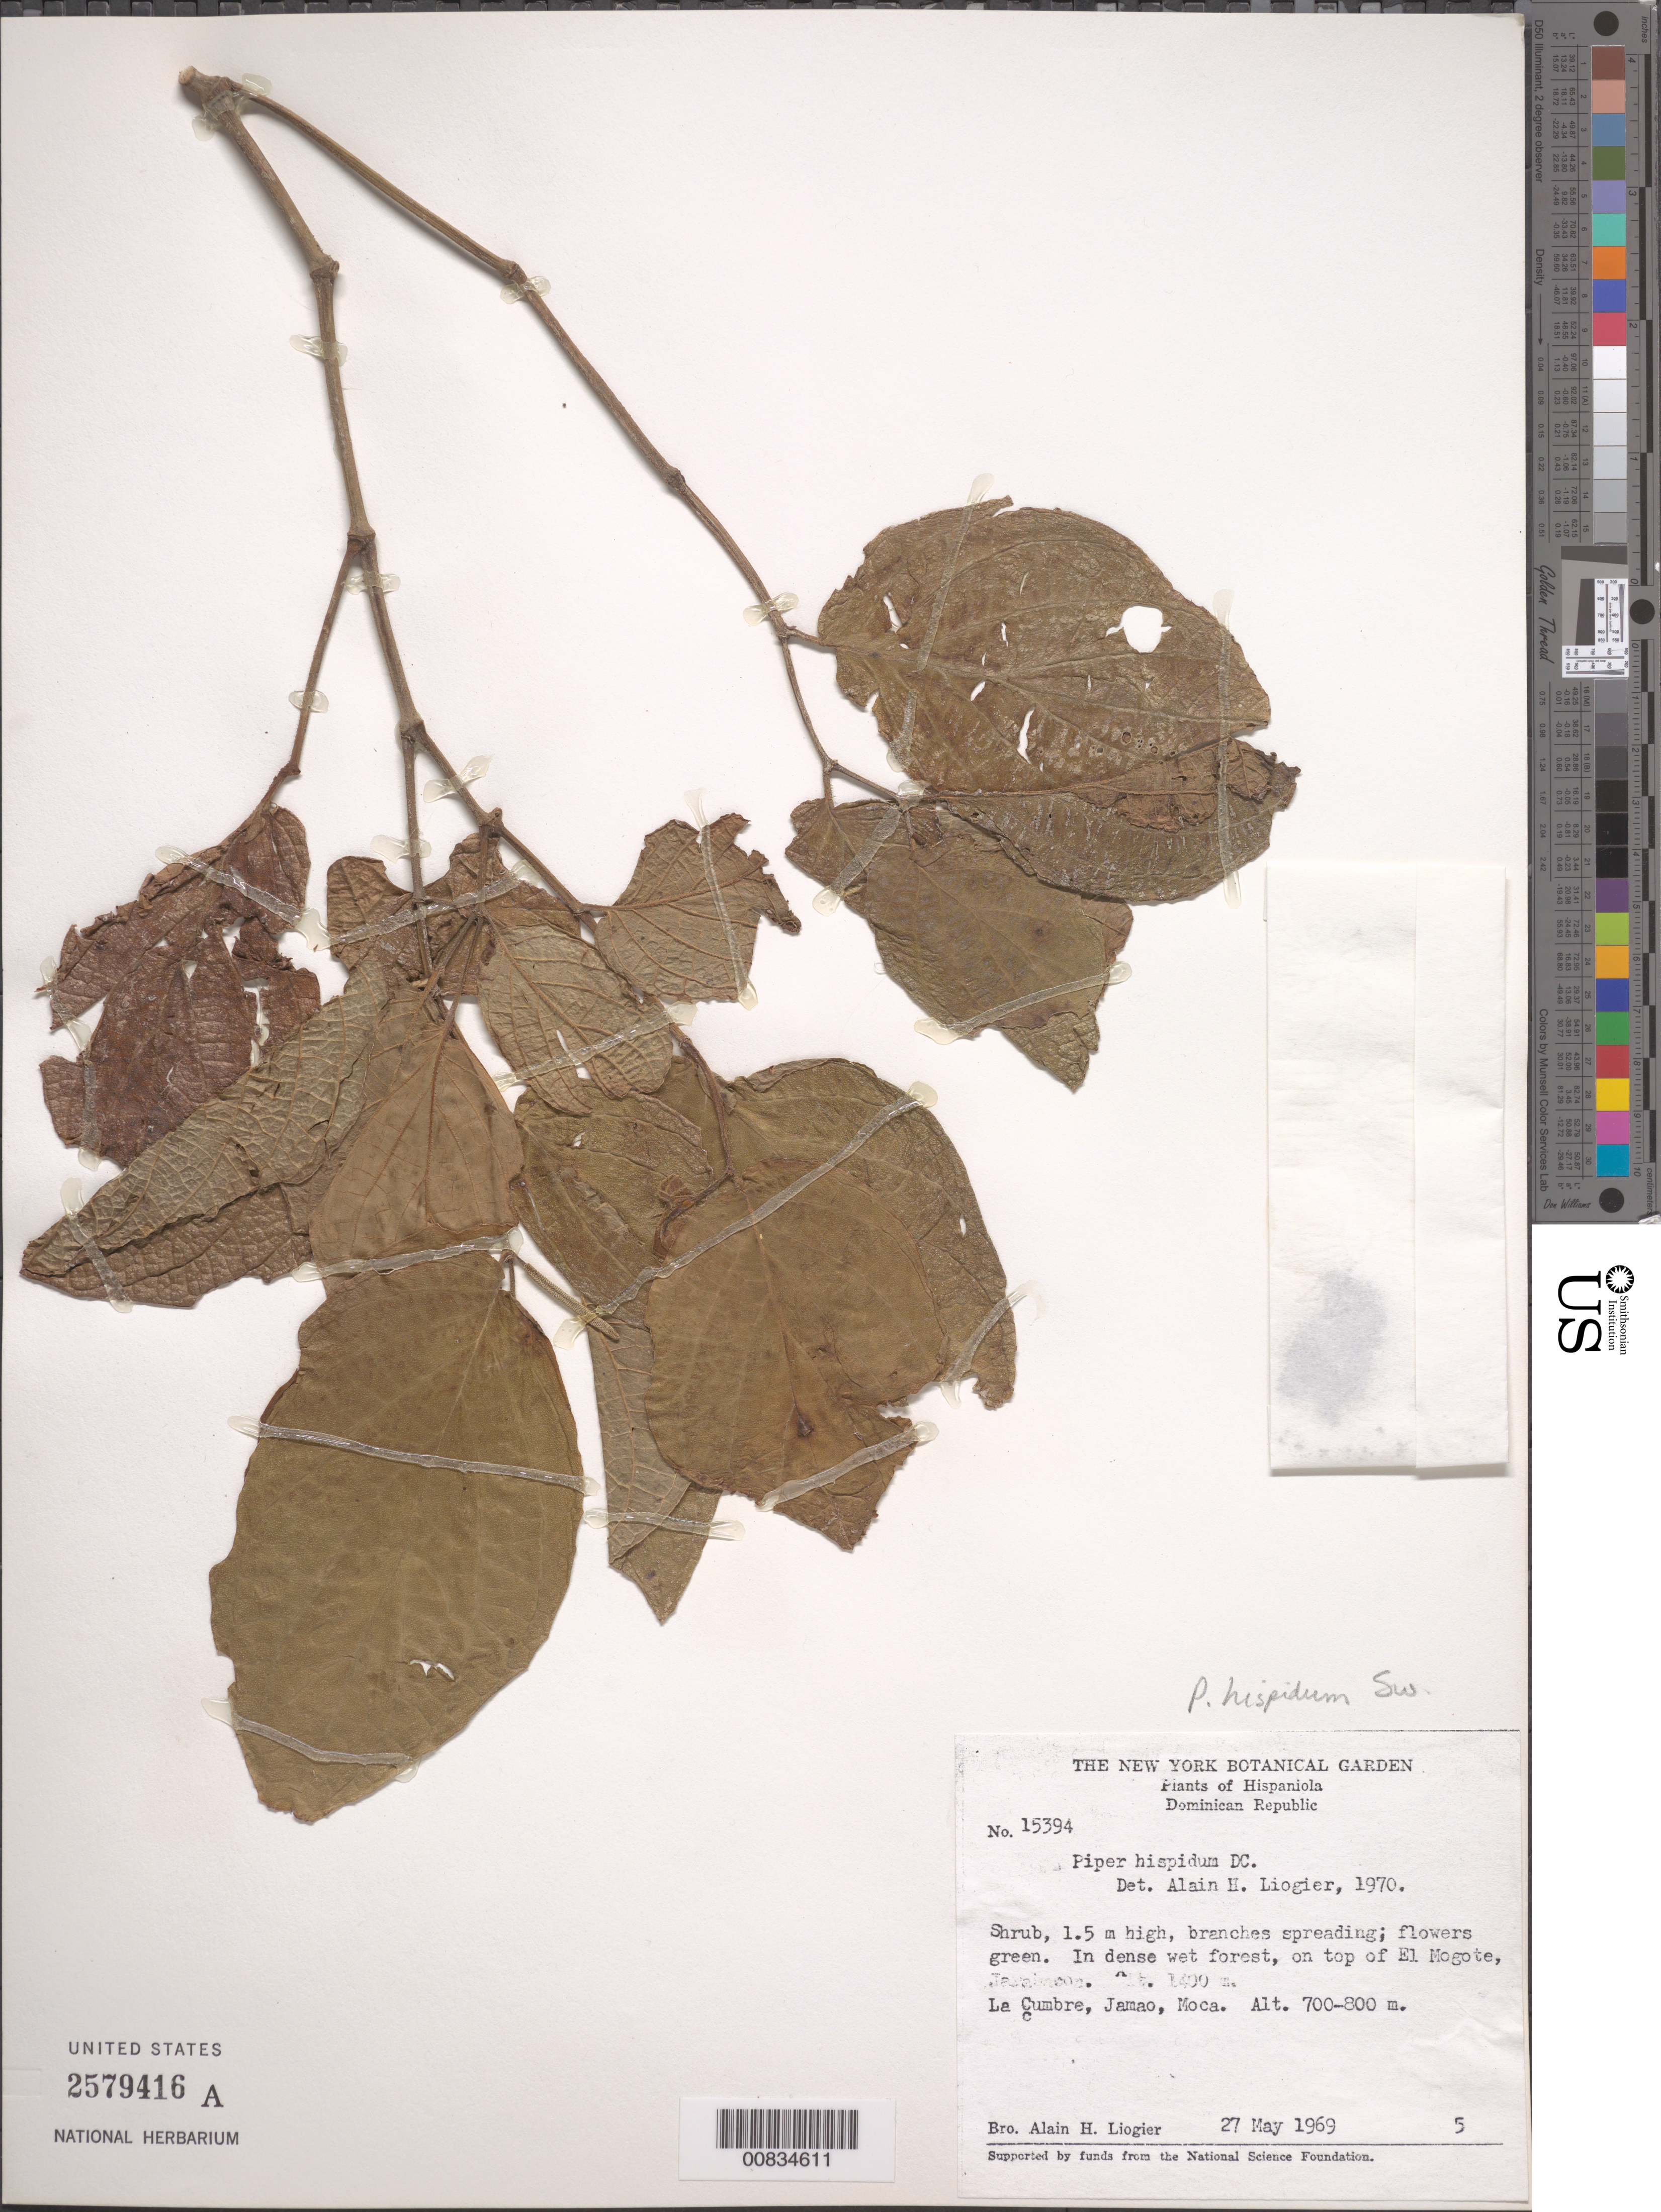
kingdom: Plantae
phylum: Tracheophyta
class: Magnoliopsida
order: Piperales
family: Piperaceae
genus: Piper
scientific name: Piper hispidum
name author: Sw.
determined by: Liogier, Alain H.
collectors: A. H. Liogier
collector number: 15394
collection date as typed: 27 May 1969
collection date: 1969-05-27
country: Dominican Republic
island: Hispaniola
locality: On top of El Mogote, La Cumbre, Jamao, Moca.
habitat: In dense wet forest.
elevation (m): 700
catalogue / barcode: US 2579416A